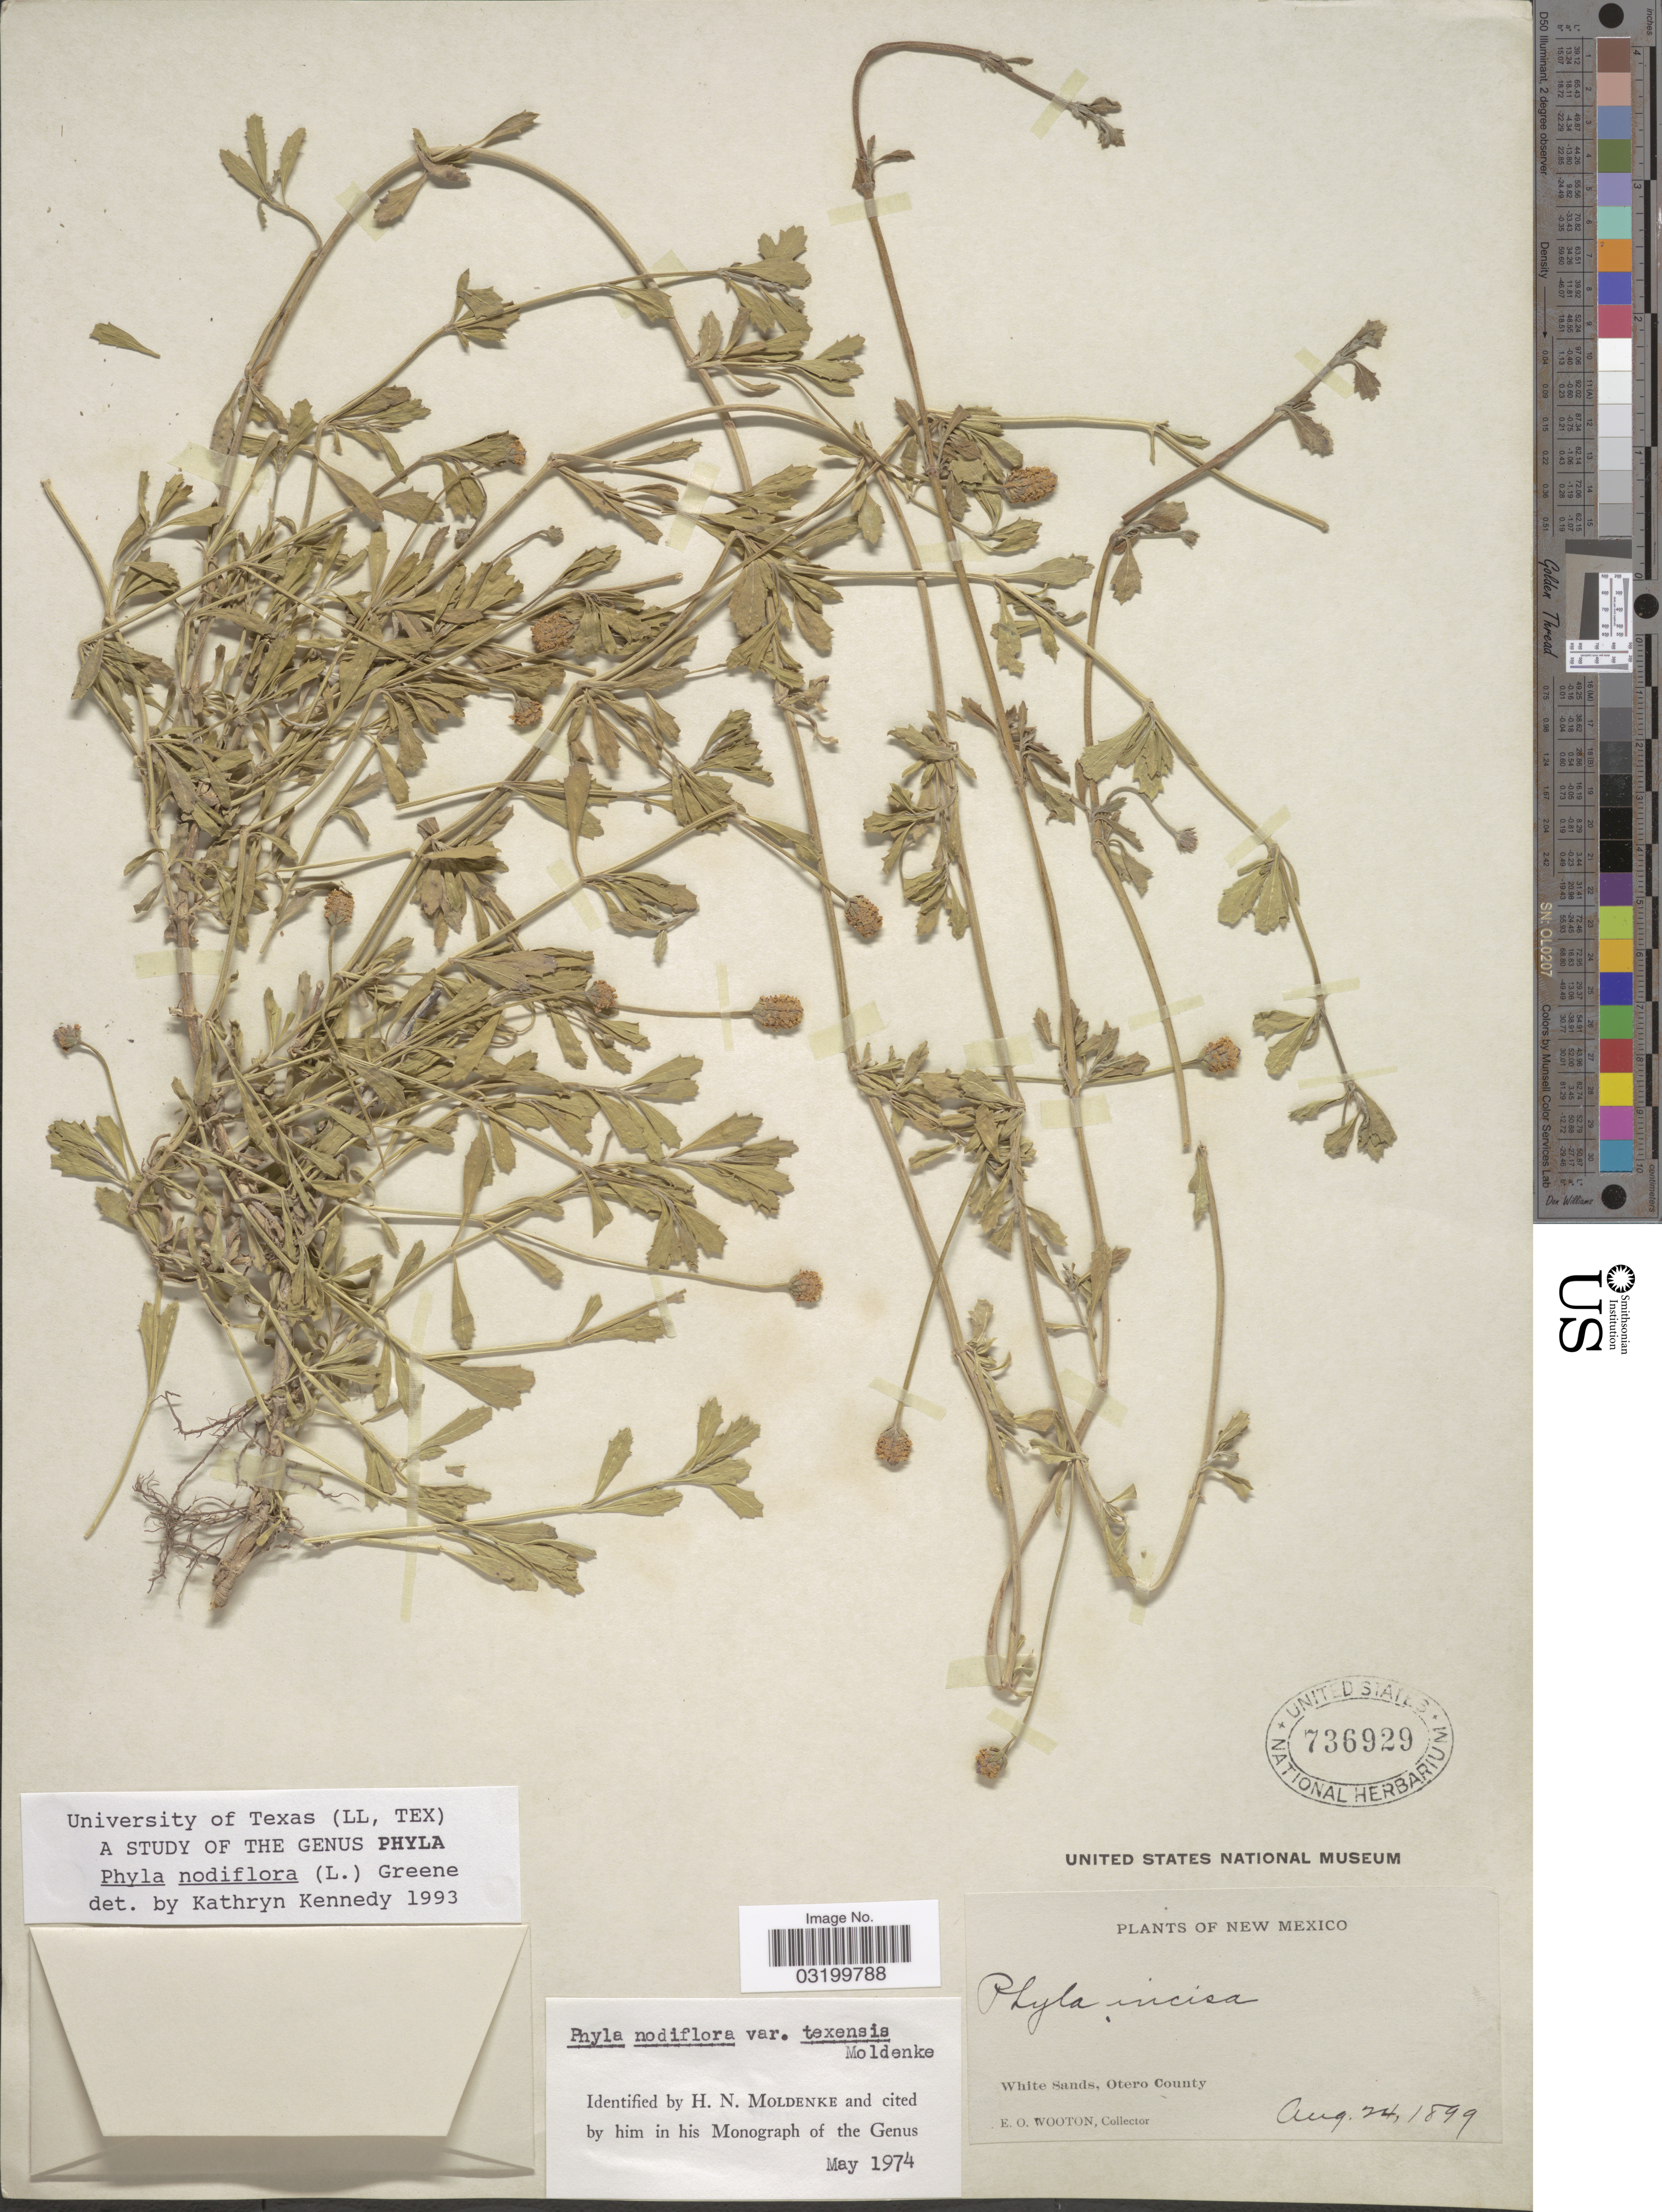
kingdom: Plantae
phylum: Tracheophyta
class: Magnoliopsida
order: Lamiales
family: Verbenaceae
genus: Phyla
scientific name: Phyla nodiflora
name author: (L.) Greene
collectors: E. O. Wooton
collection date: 1899-08-24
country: United States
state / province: New Mexico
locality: White Sands, Otero County.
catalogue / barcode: US 736929